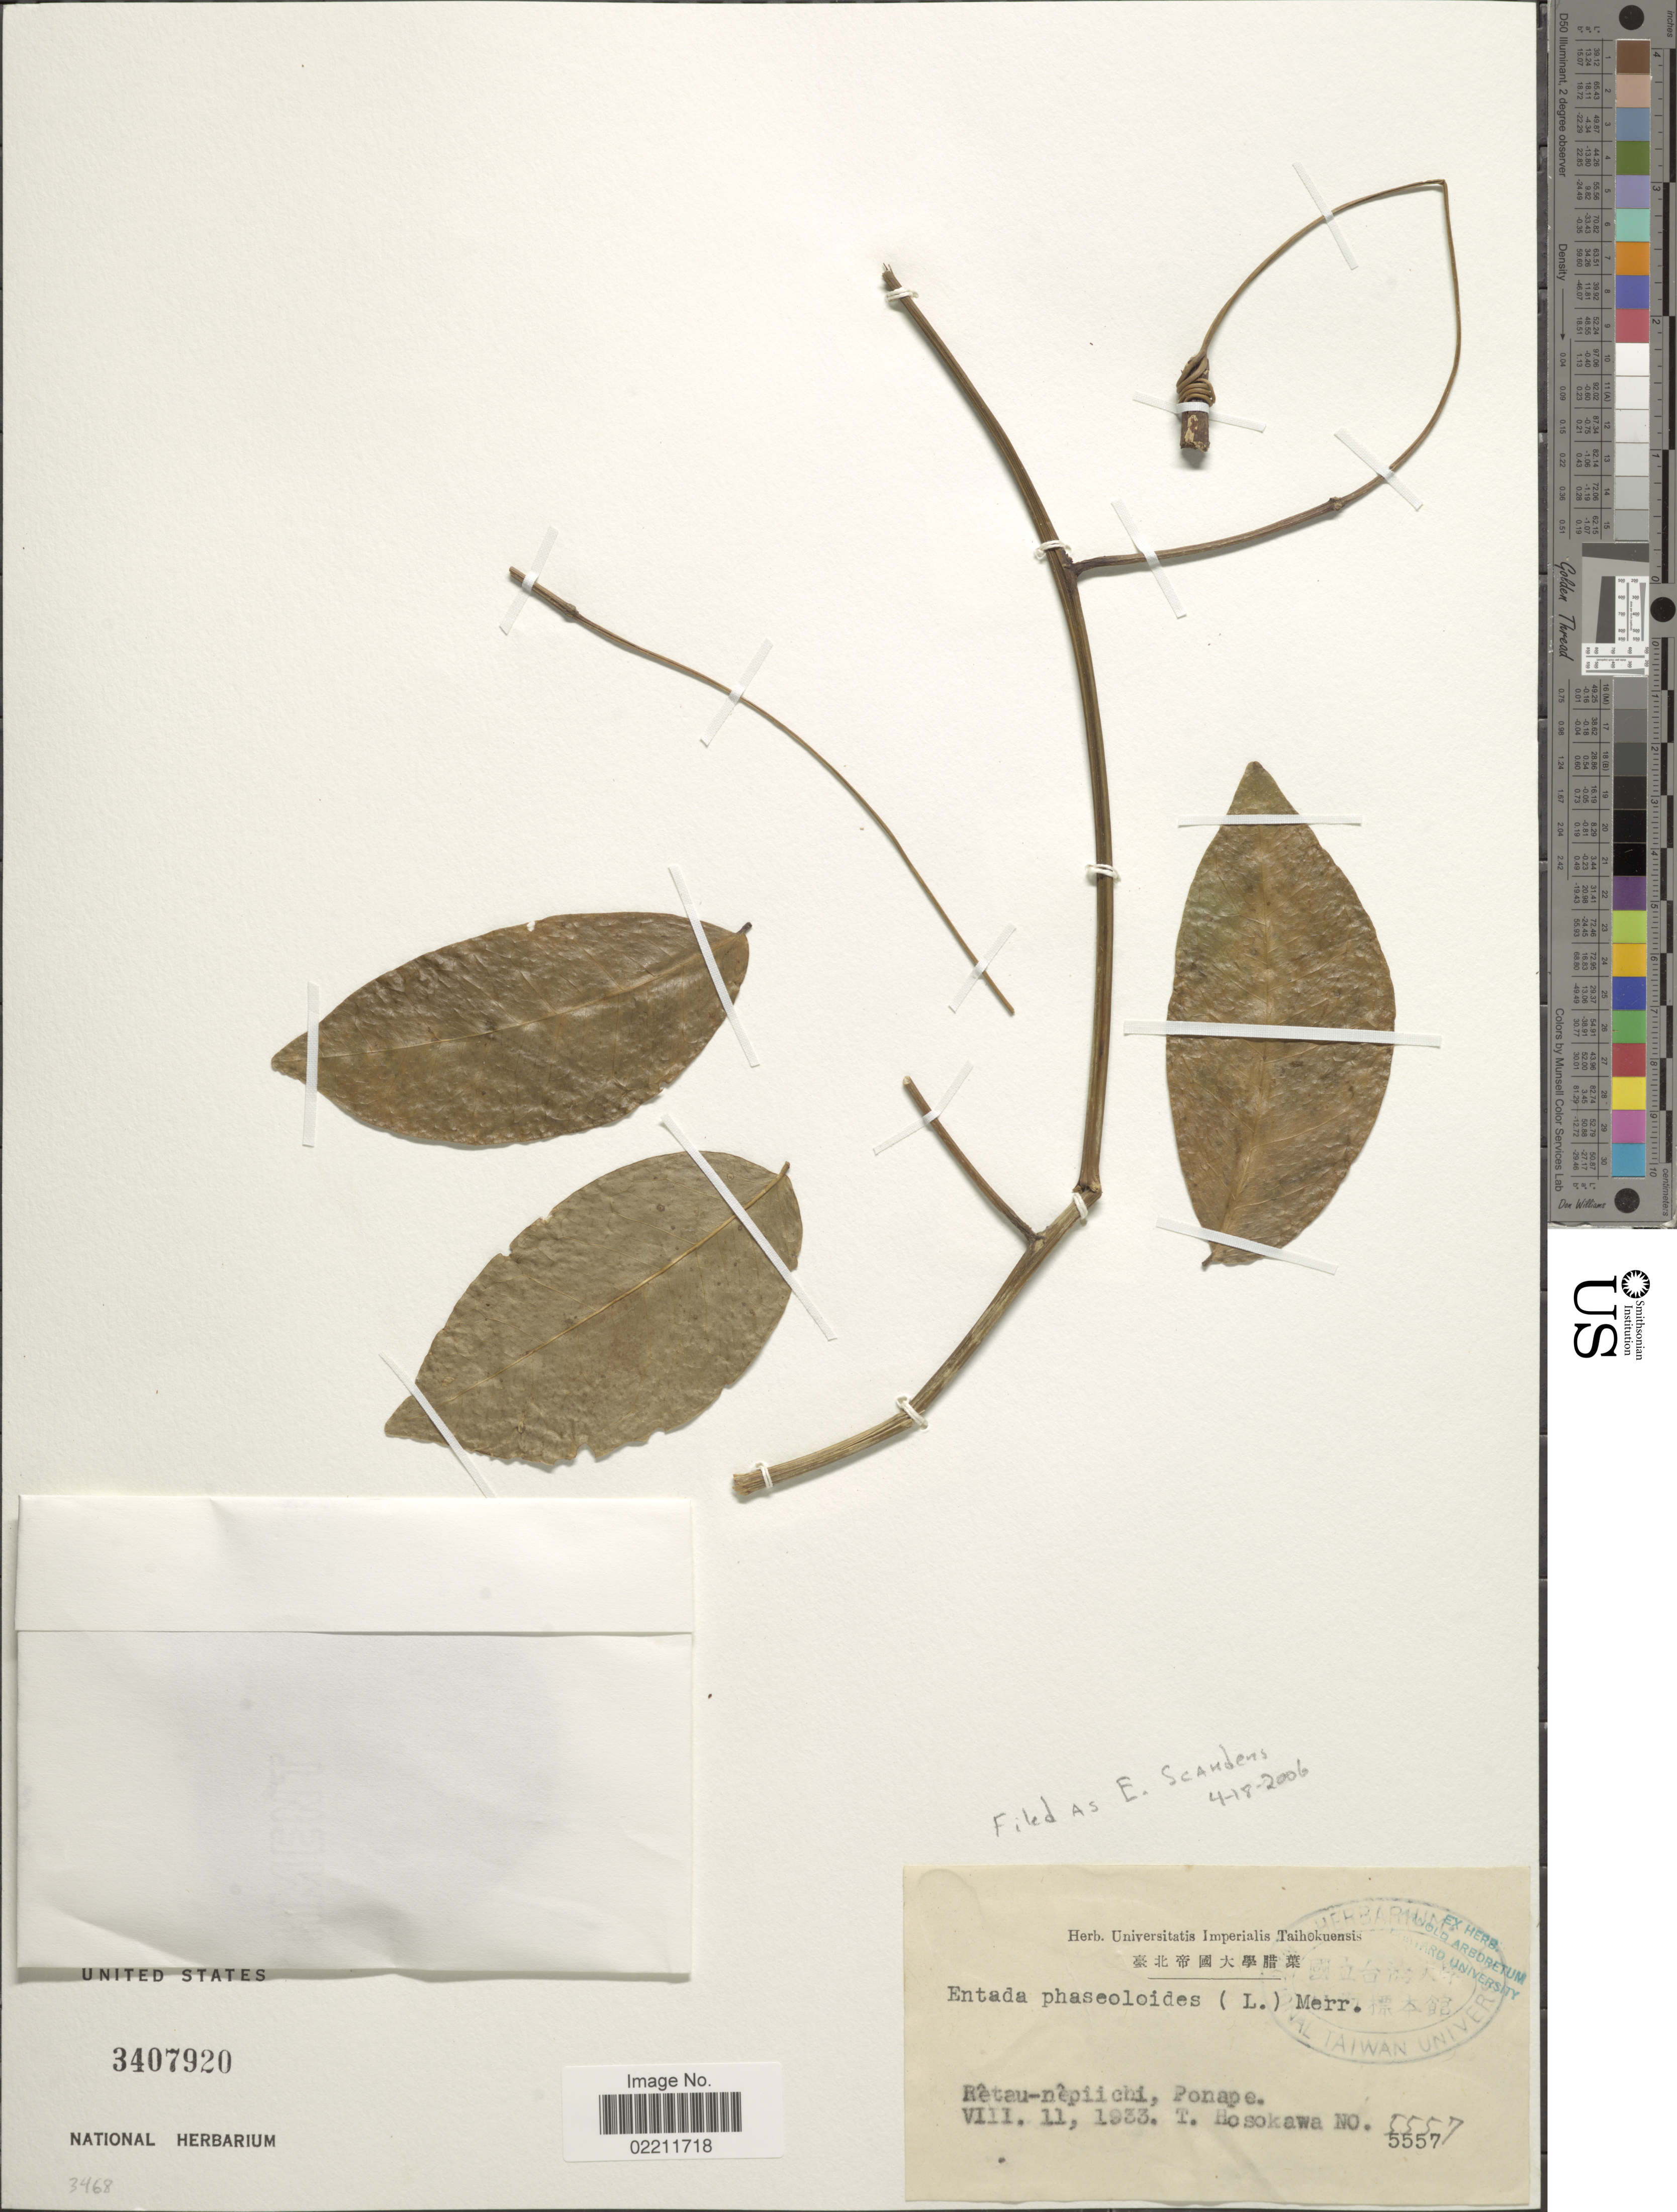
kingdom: Plantae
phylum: Tracheophyta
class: Magnoliopsida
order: Fabales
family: Fabaceae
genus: Entada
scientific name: Entada phaseoloides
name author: (L.) Merr.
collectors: T. Hosokawa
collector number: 5557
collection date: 1933-08-11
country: Micronesia, Federated States of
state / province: Pohnpei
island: Pohnpei [Ponape]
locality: Retau-nepiichi, Ponape.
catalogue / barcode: US 3407920